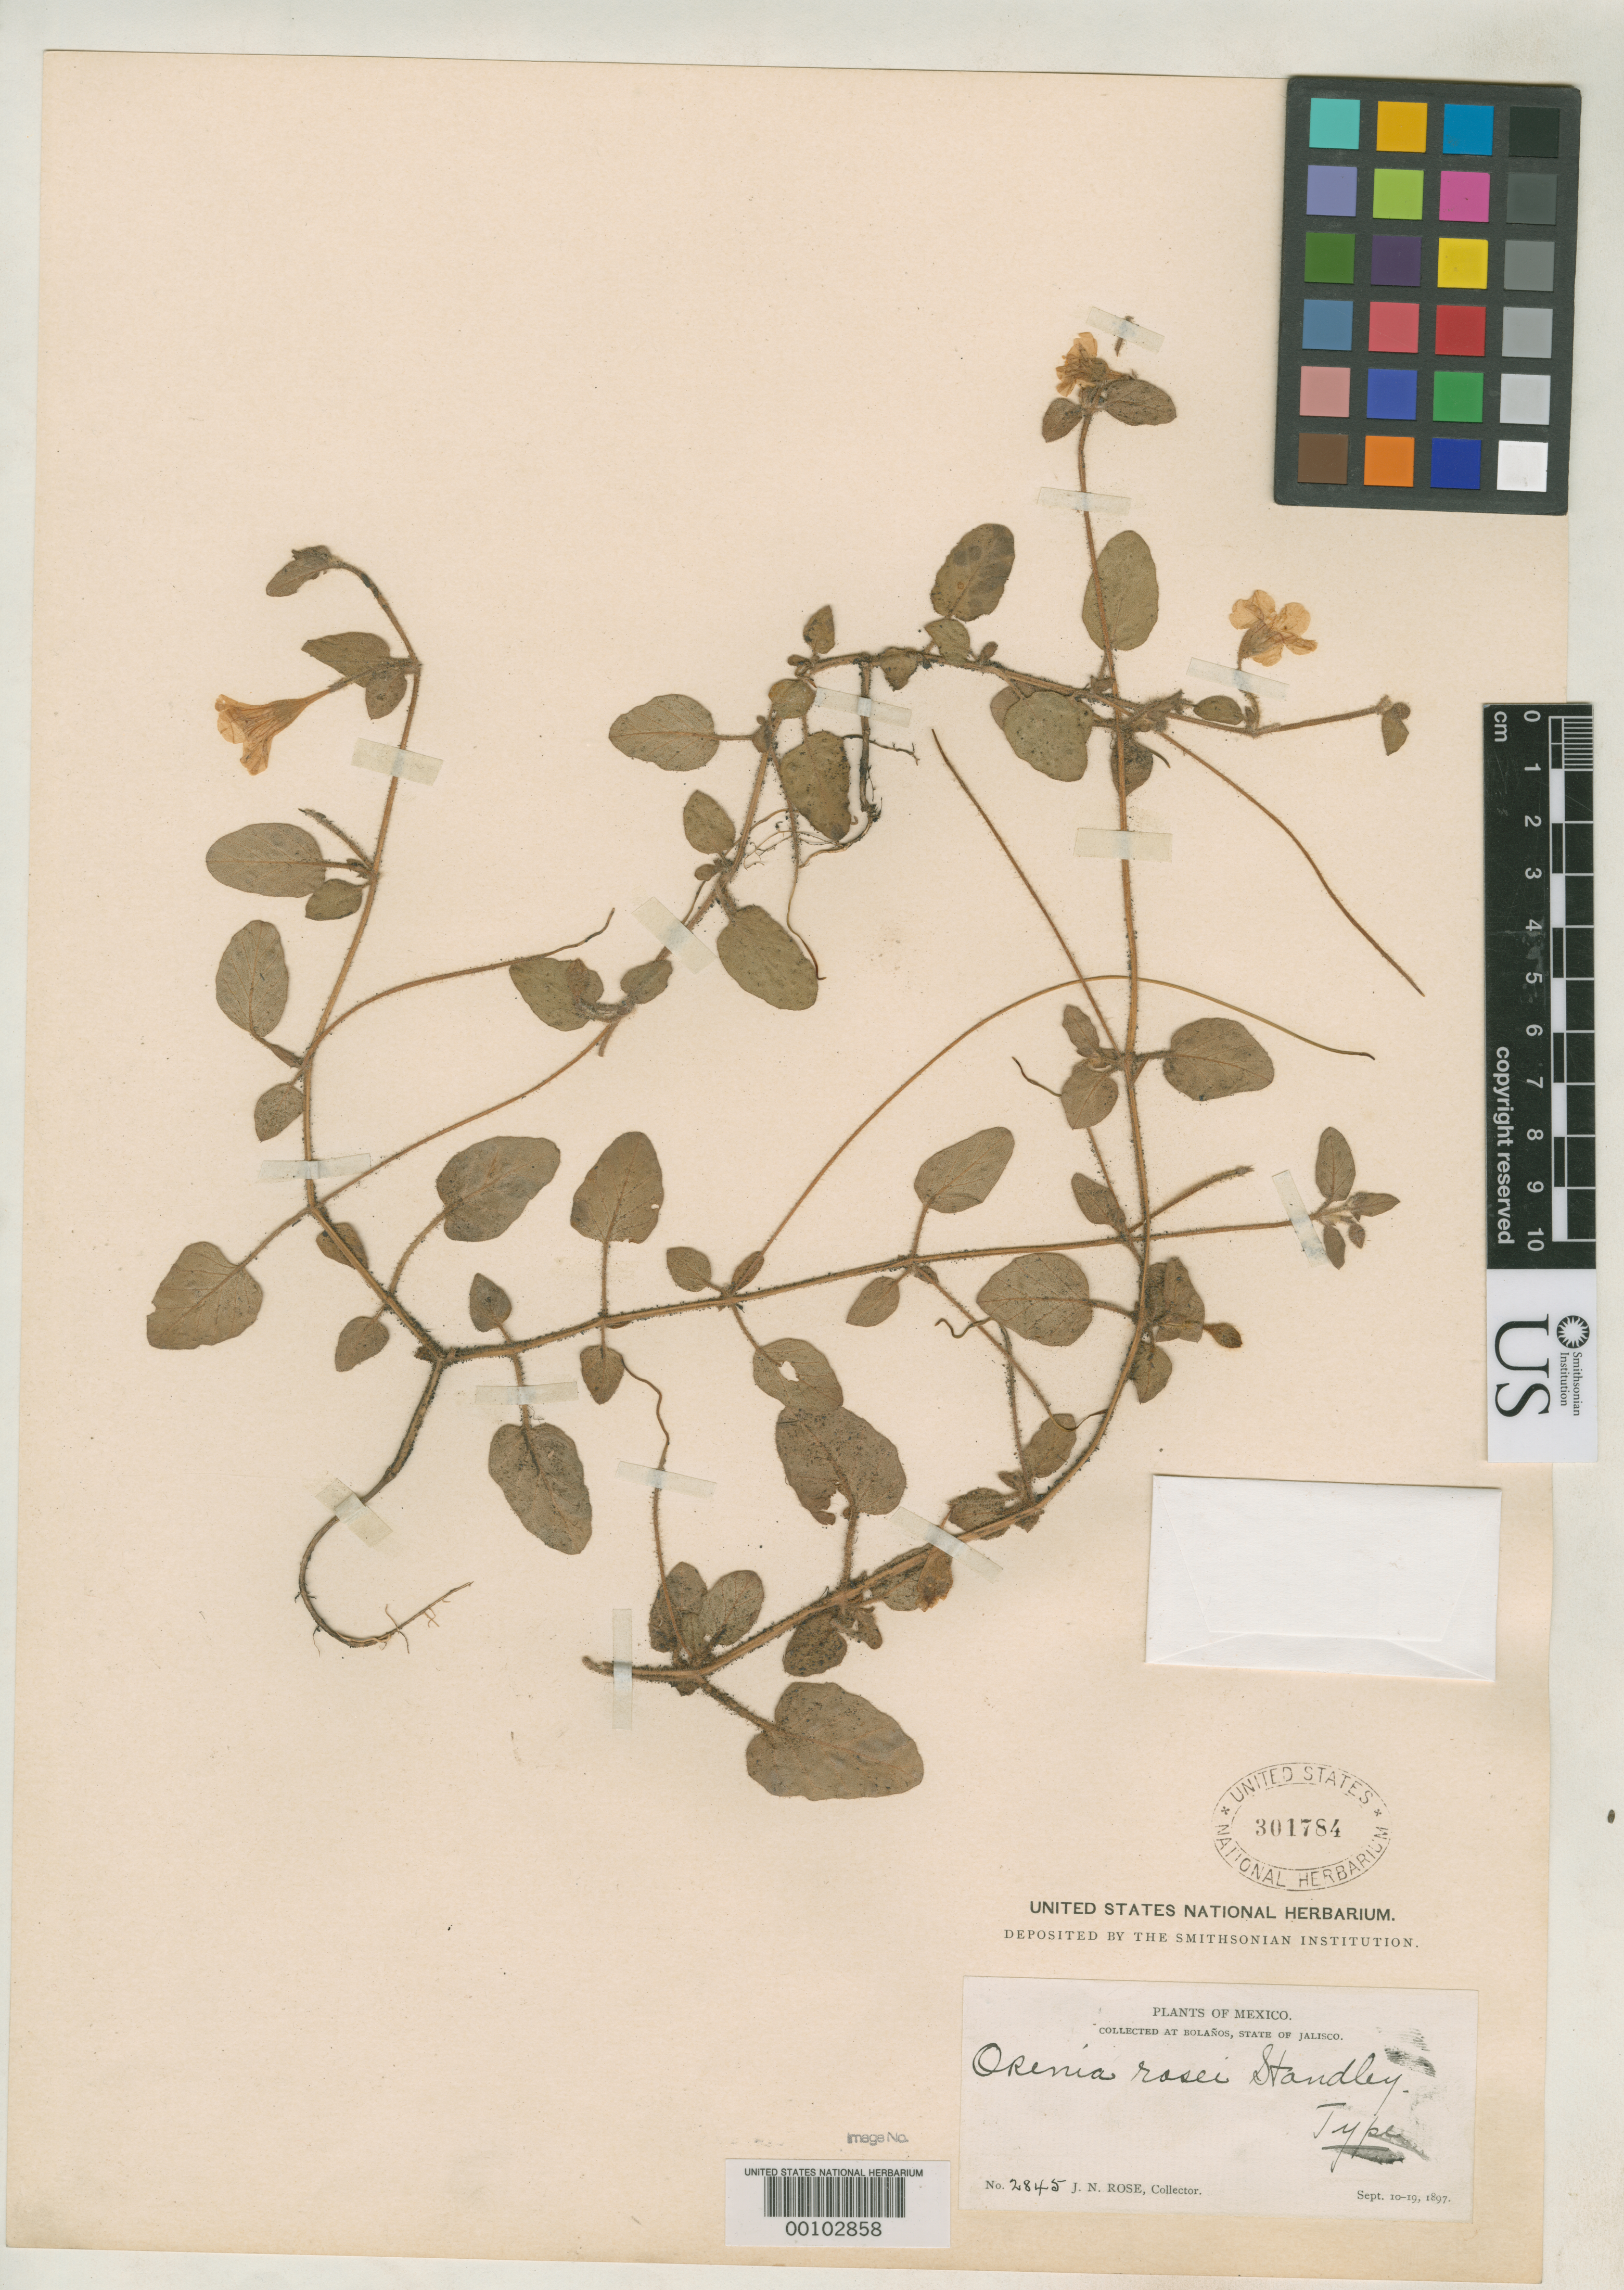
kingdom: Plantae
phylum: Tracheophyta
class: Magnoliopsida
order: Caryophyllales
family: Nyctaginaceae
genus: Okenia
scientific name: Okenia rosei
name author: Standl.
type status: Holotype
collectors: J. N. Rose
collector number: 2845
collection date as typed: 10 Sep 1897 to 19 Sep 1897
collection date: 1897-09-10/1897-09-19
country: Mexico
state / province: Jalisco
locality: Bolanos.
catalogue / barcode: US 301784